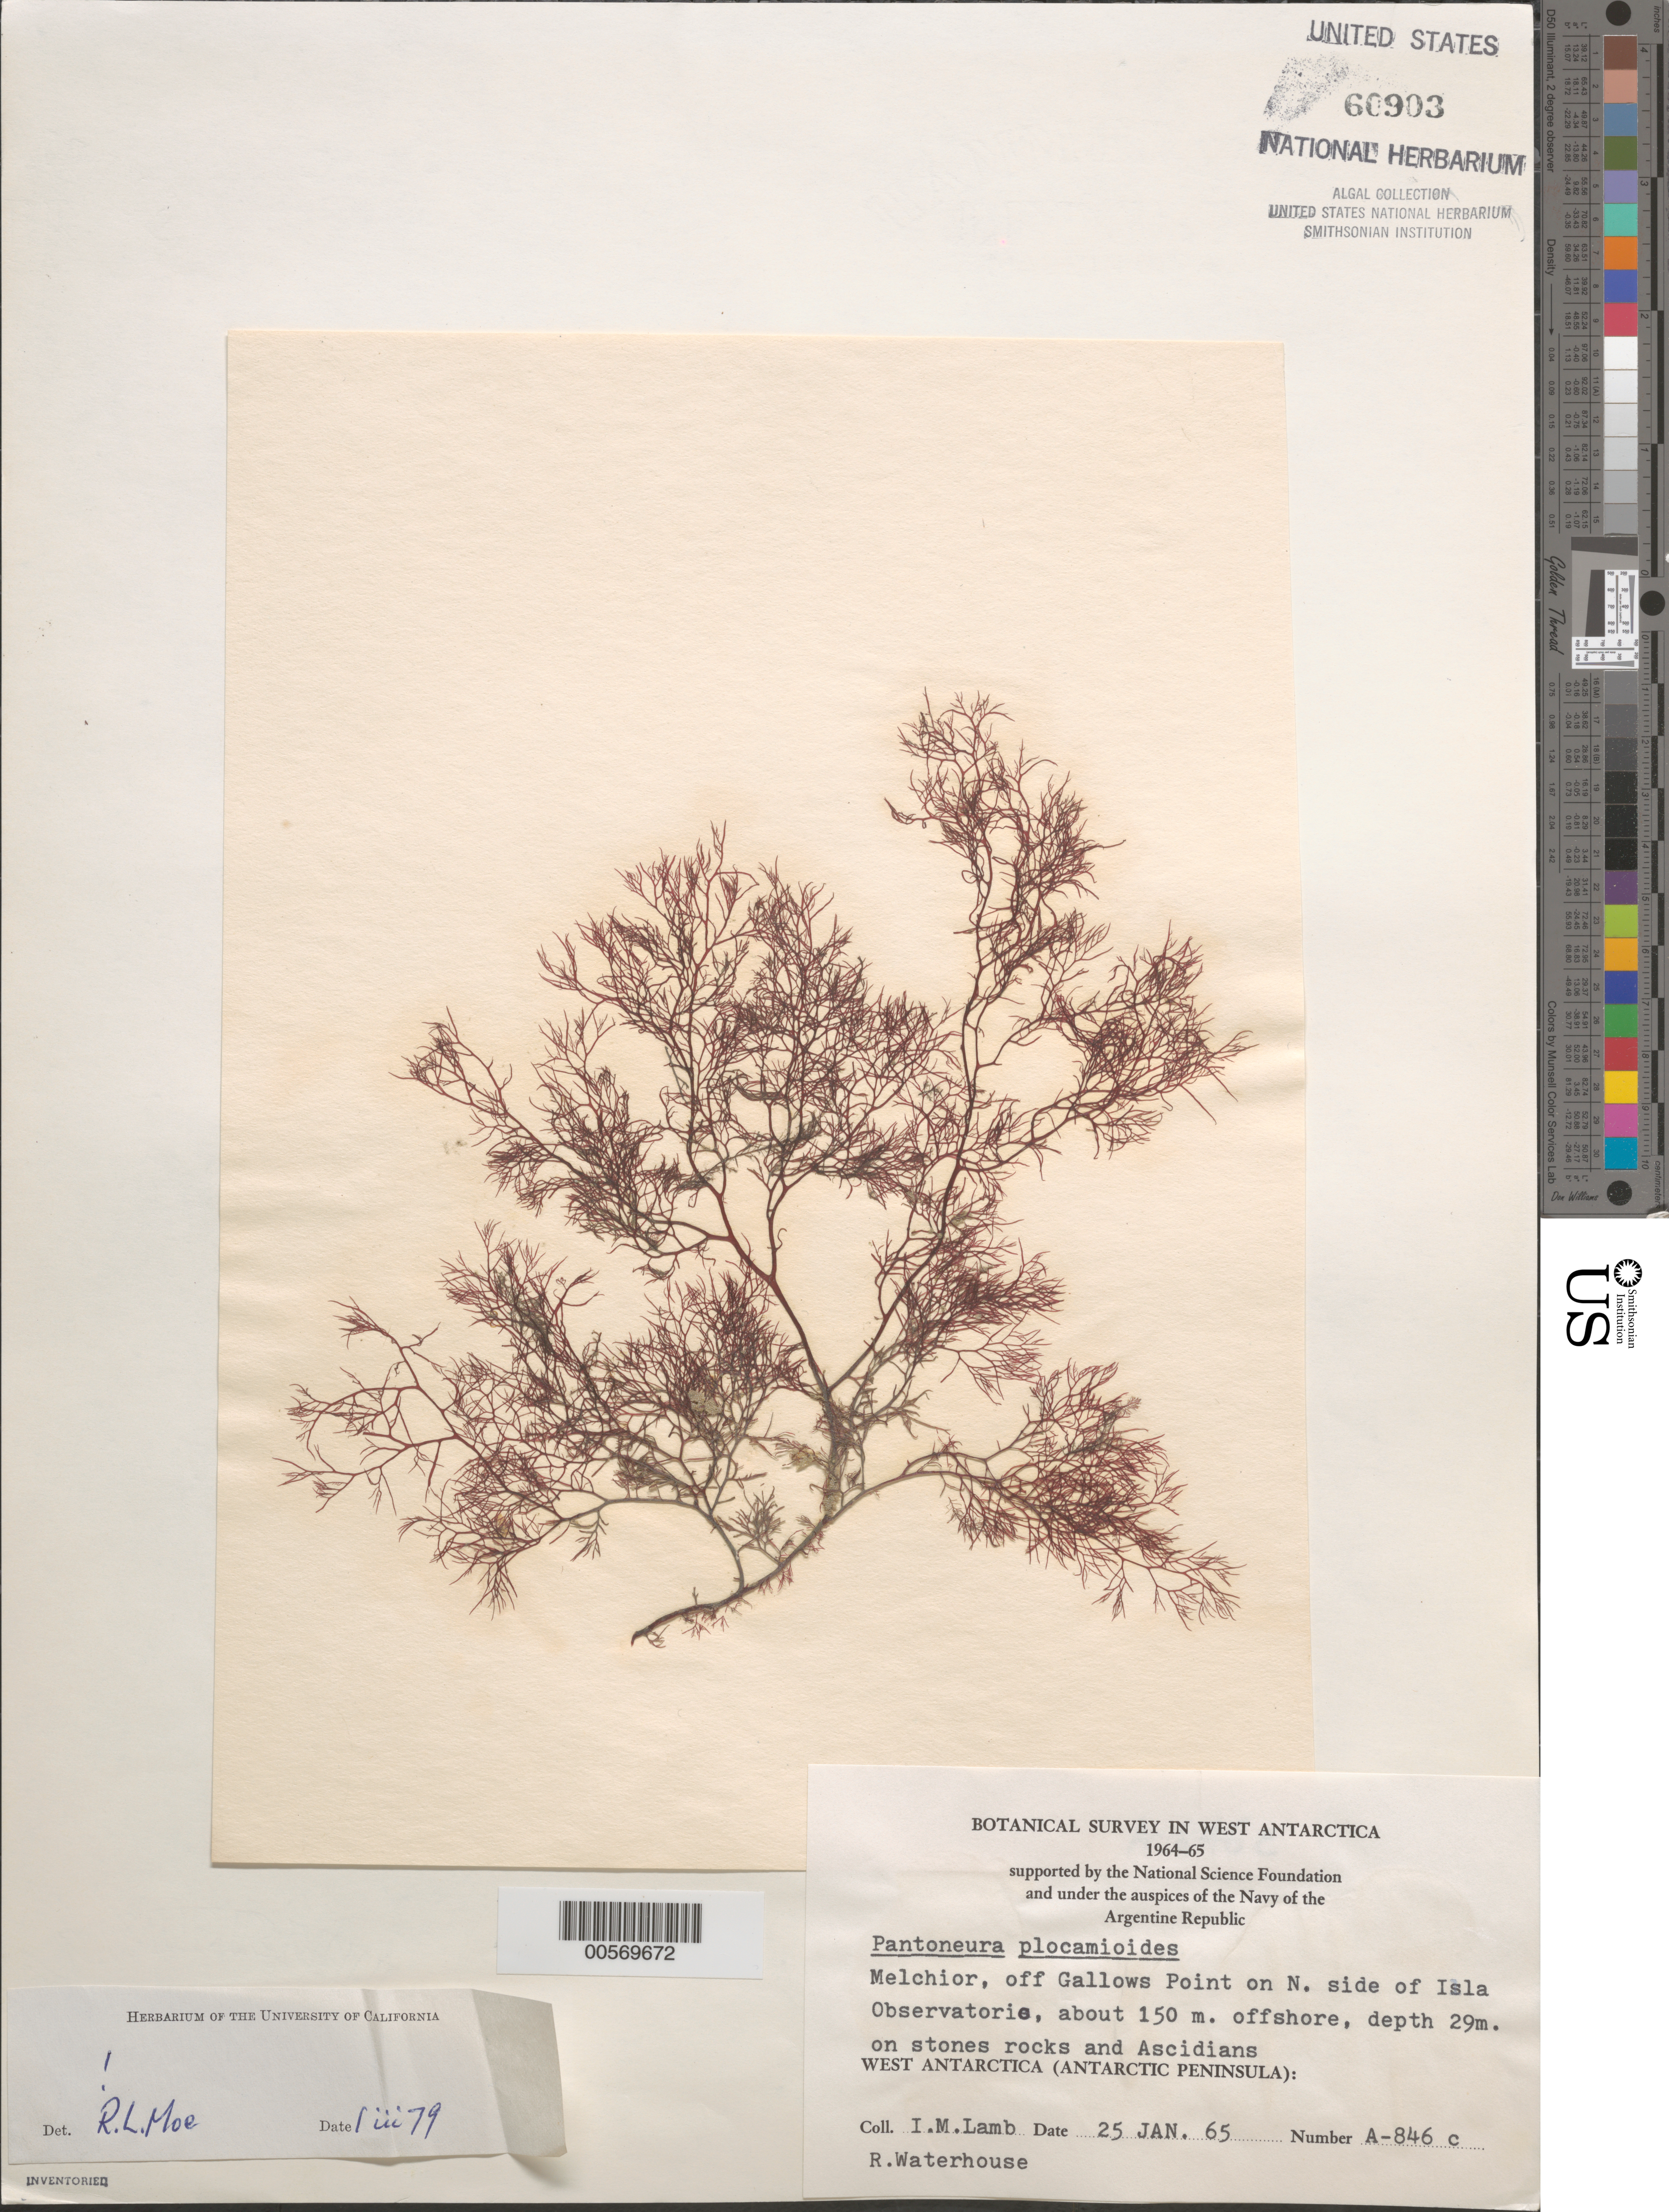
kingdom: Plantae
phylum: Rhodophyta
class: Florideophyceae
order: Ceramiales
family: Delesseriaceae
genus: Pantoneura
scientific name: Pantoneura plocamioides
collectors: I. M. Lamb & R. Waterhouse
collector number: A-846c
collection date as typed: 25 Jan 1965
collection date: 1965-01-25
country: Antarctica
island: Gamma Island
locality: Off Gallows Point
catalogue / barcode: US 60903